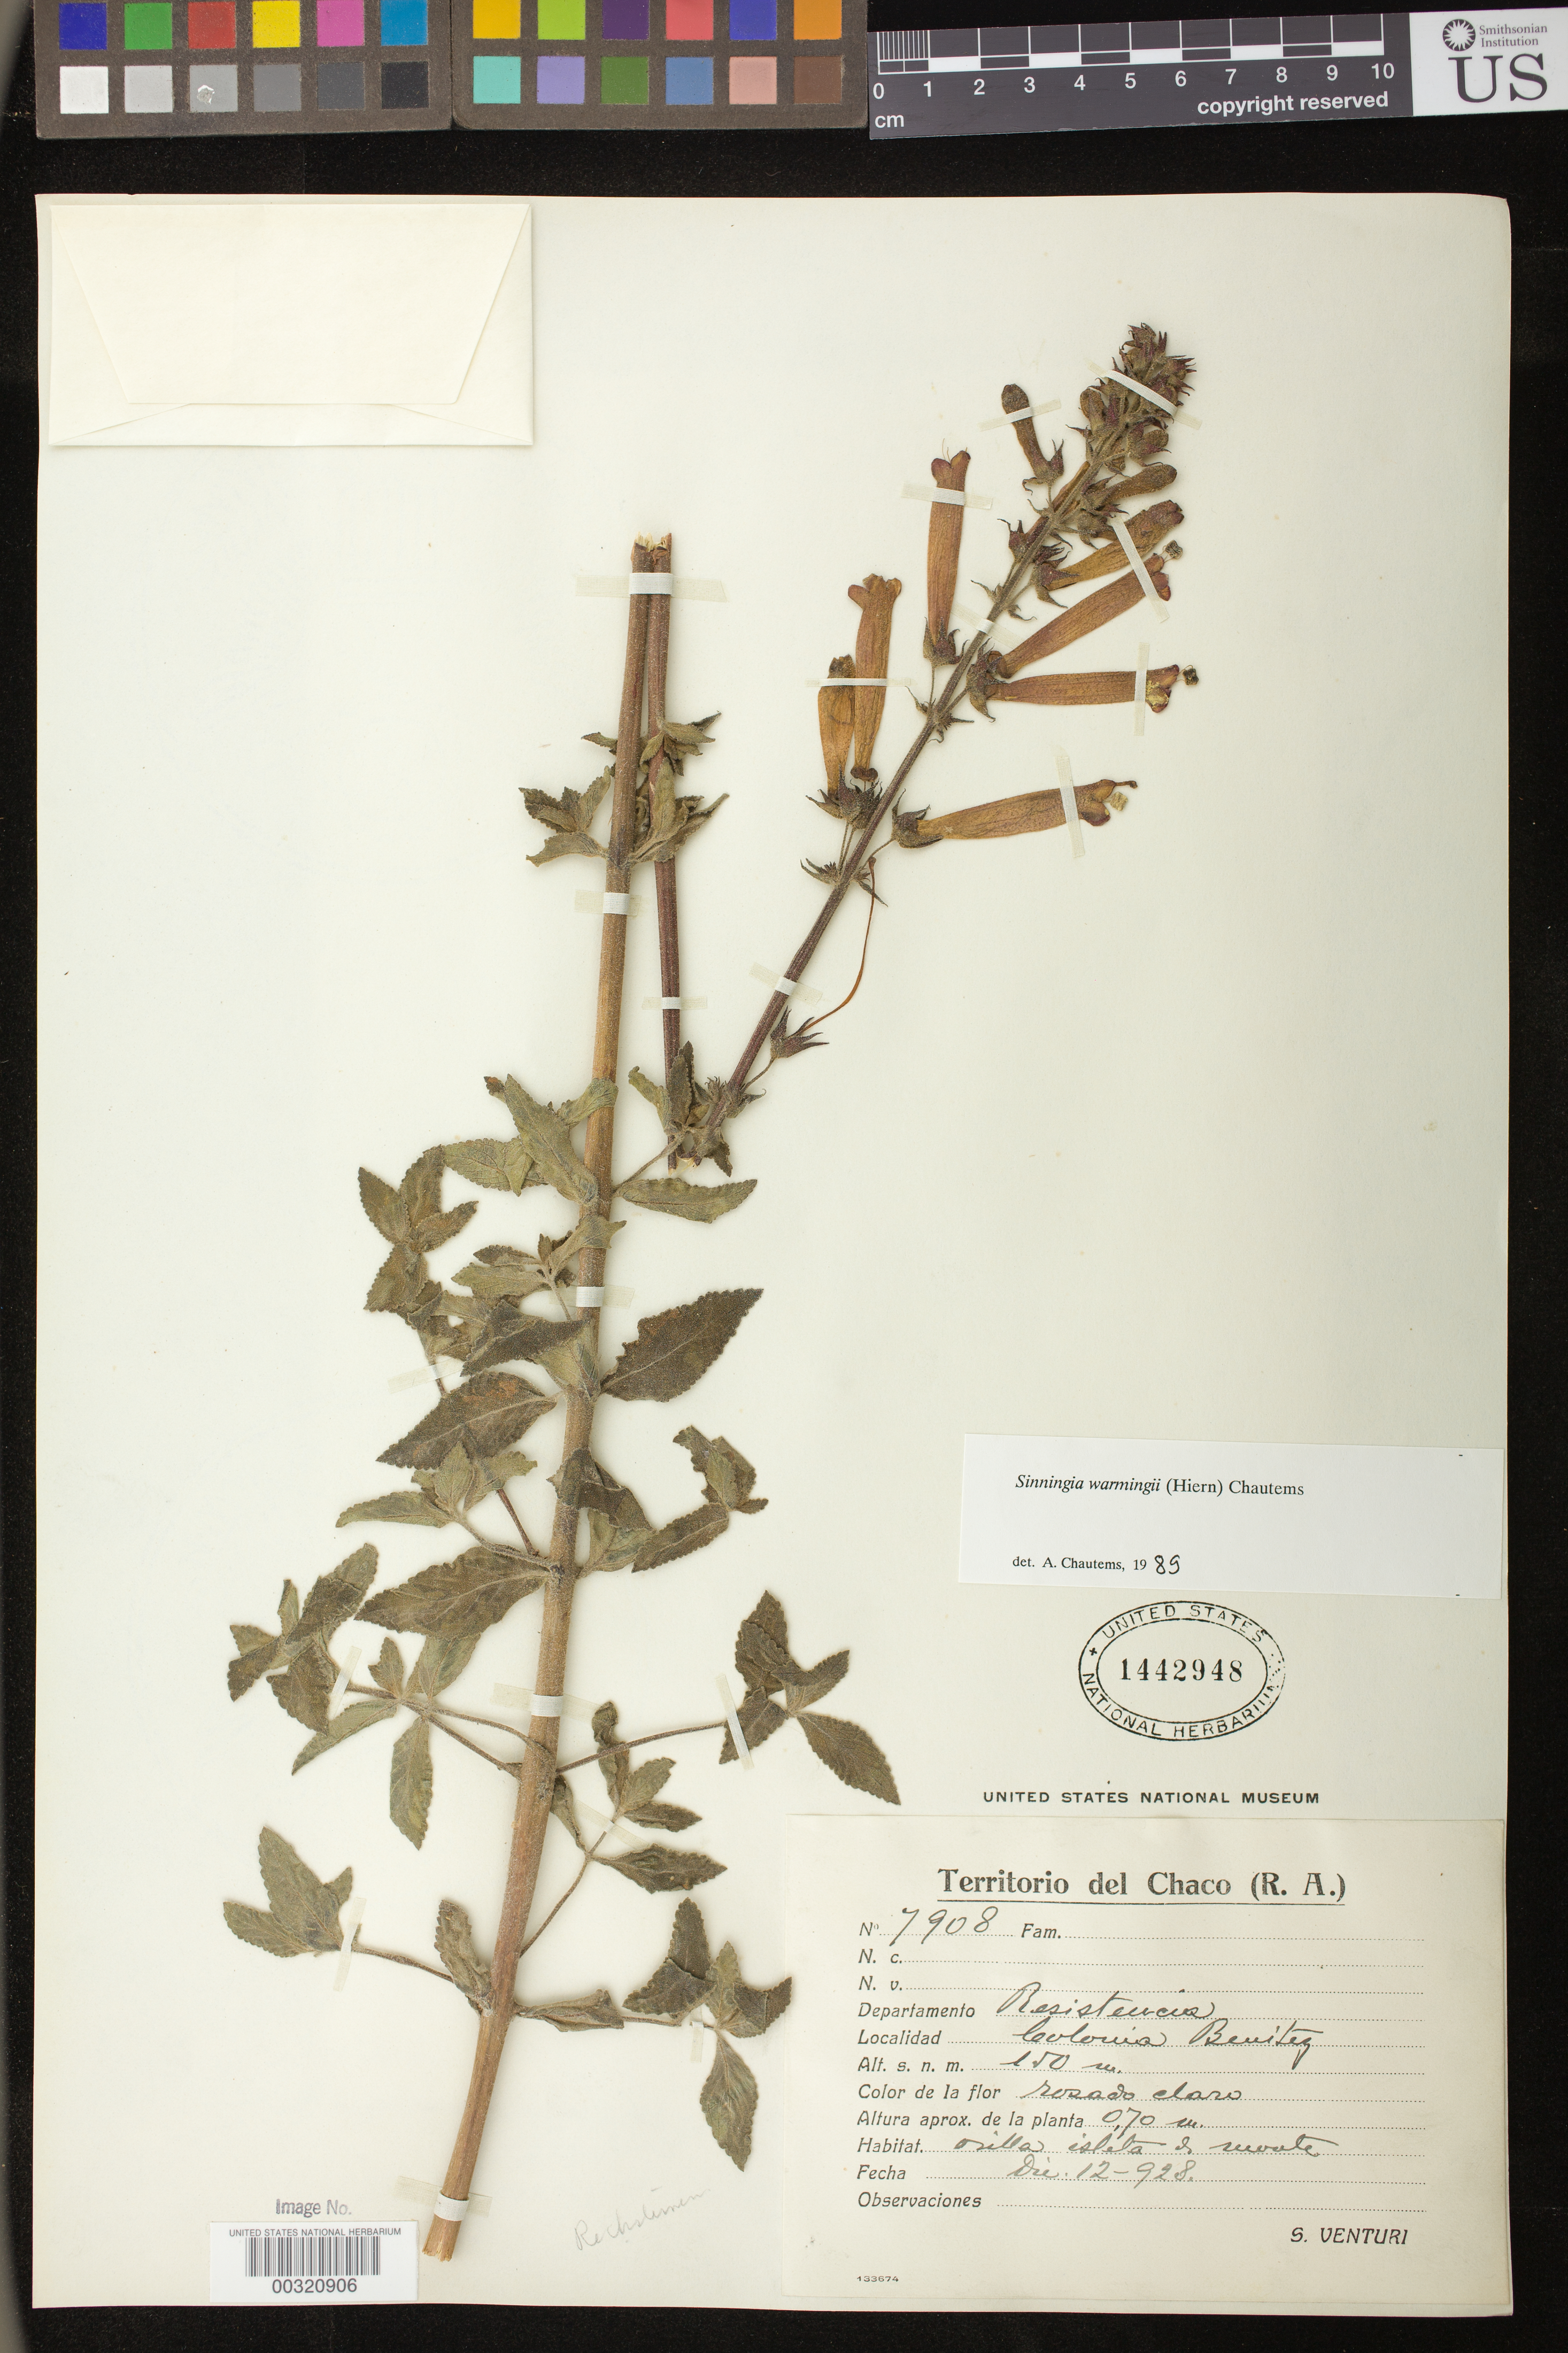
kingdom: Plantae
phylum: Tracheophyta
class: Magnoliopsida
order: Lamiales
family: Gesneriaceae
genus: Sinningia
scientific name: Sinningia warmingii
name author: (Hiern) Chautems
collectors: S. Venturi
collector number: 7908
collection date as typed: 12 Dec 1928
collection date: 1928-12-12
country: Argentina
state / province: Chaco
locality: Dept. Resistencia, Colonia Beuitez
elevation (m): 150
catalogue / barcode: US 1442948